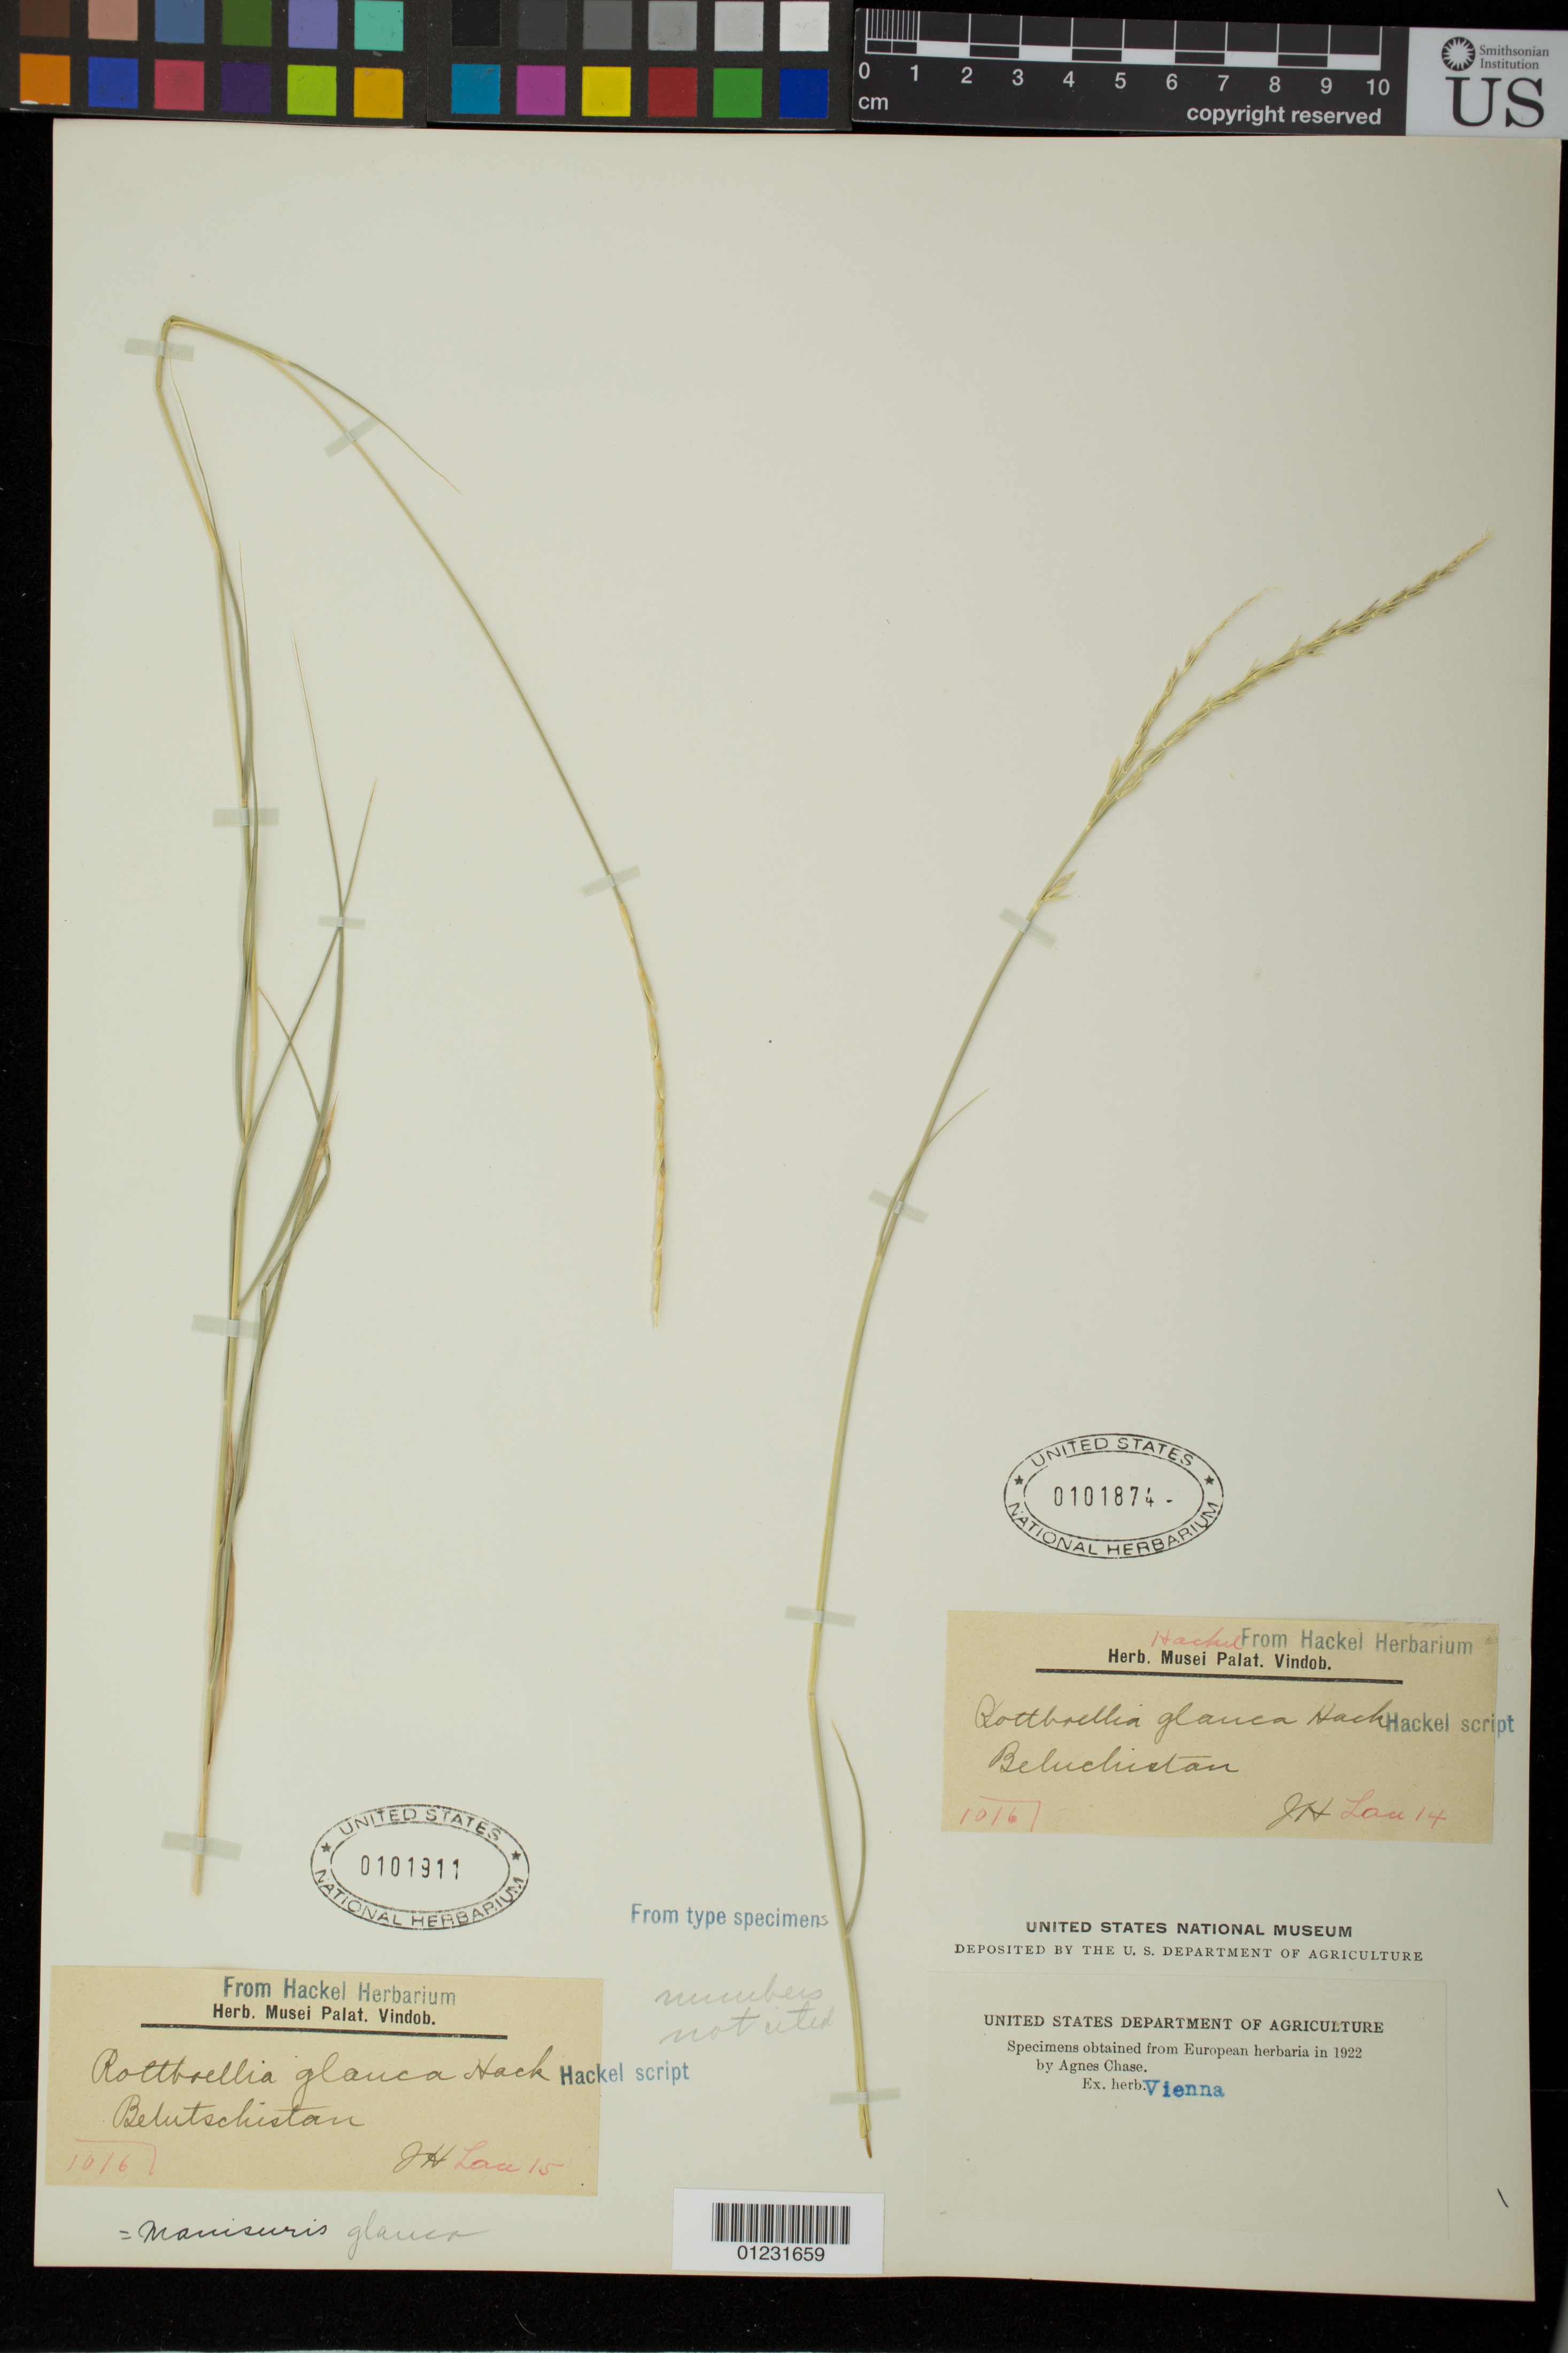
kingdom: Plantae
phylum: Tracheophyta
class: Liliopsida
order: Poales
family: Poaceae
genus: Rottboellia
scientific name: Rottboellia glauca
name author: Hack.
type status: Type Collection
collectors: J. Lace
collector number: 14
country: Pakistan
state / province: Balochistan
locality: Beluchistan.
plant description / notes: Fragmentary material of type specimen ex herb. Vienna.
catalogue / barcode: US 101874